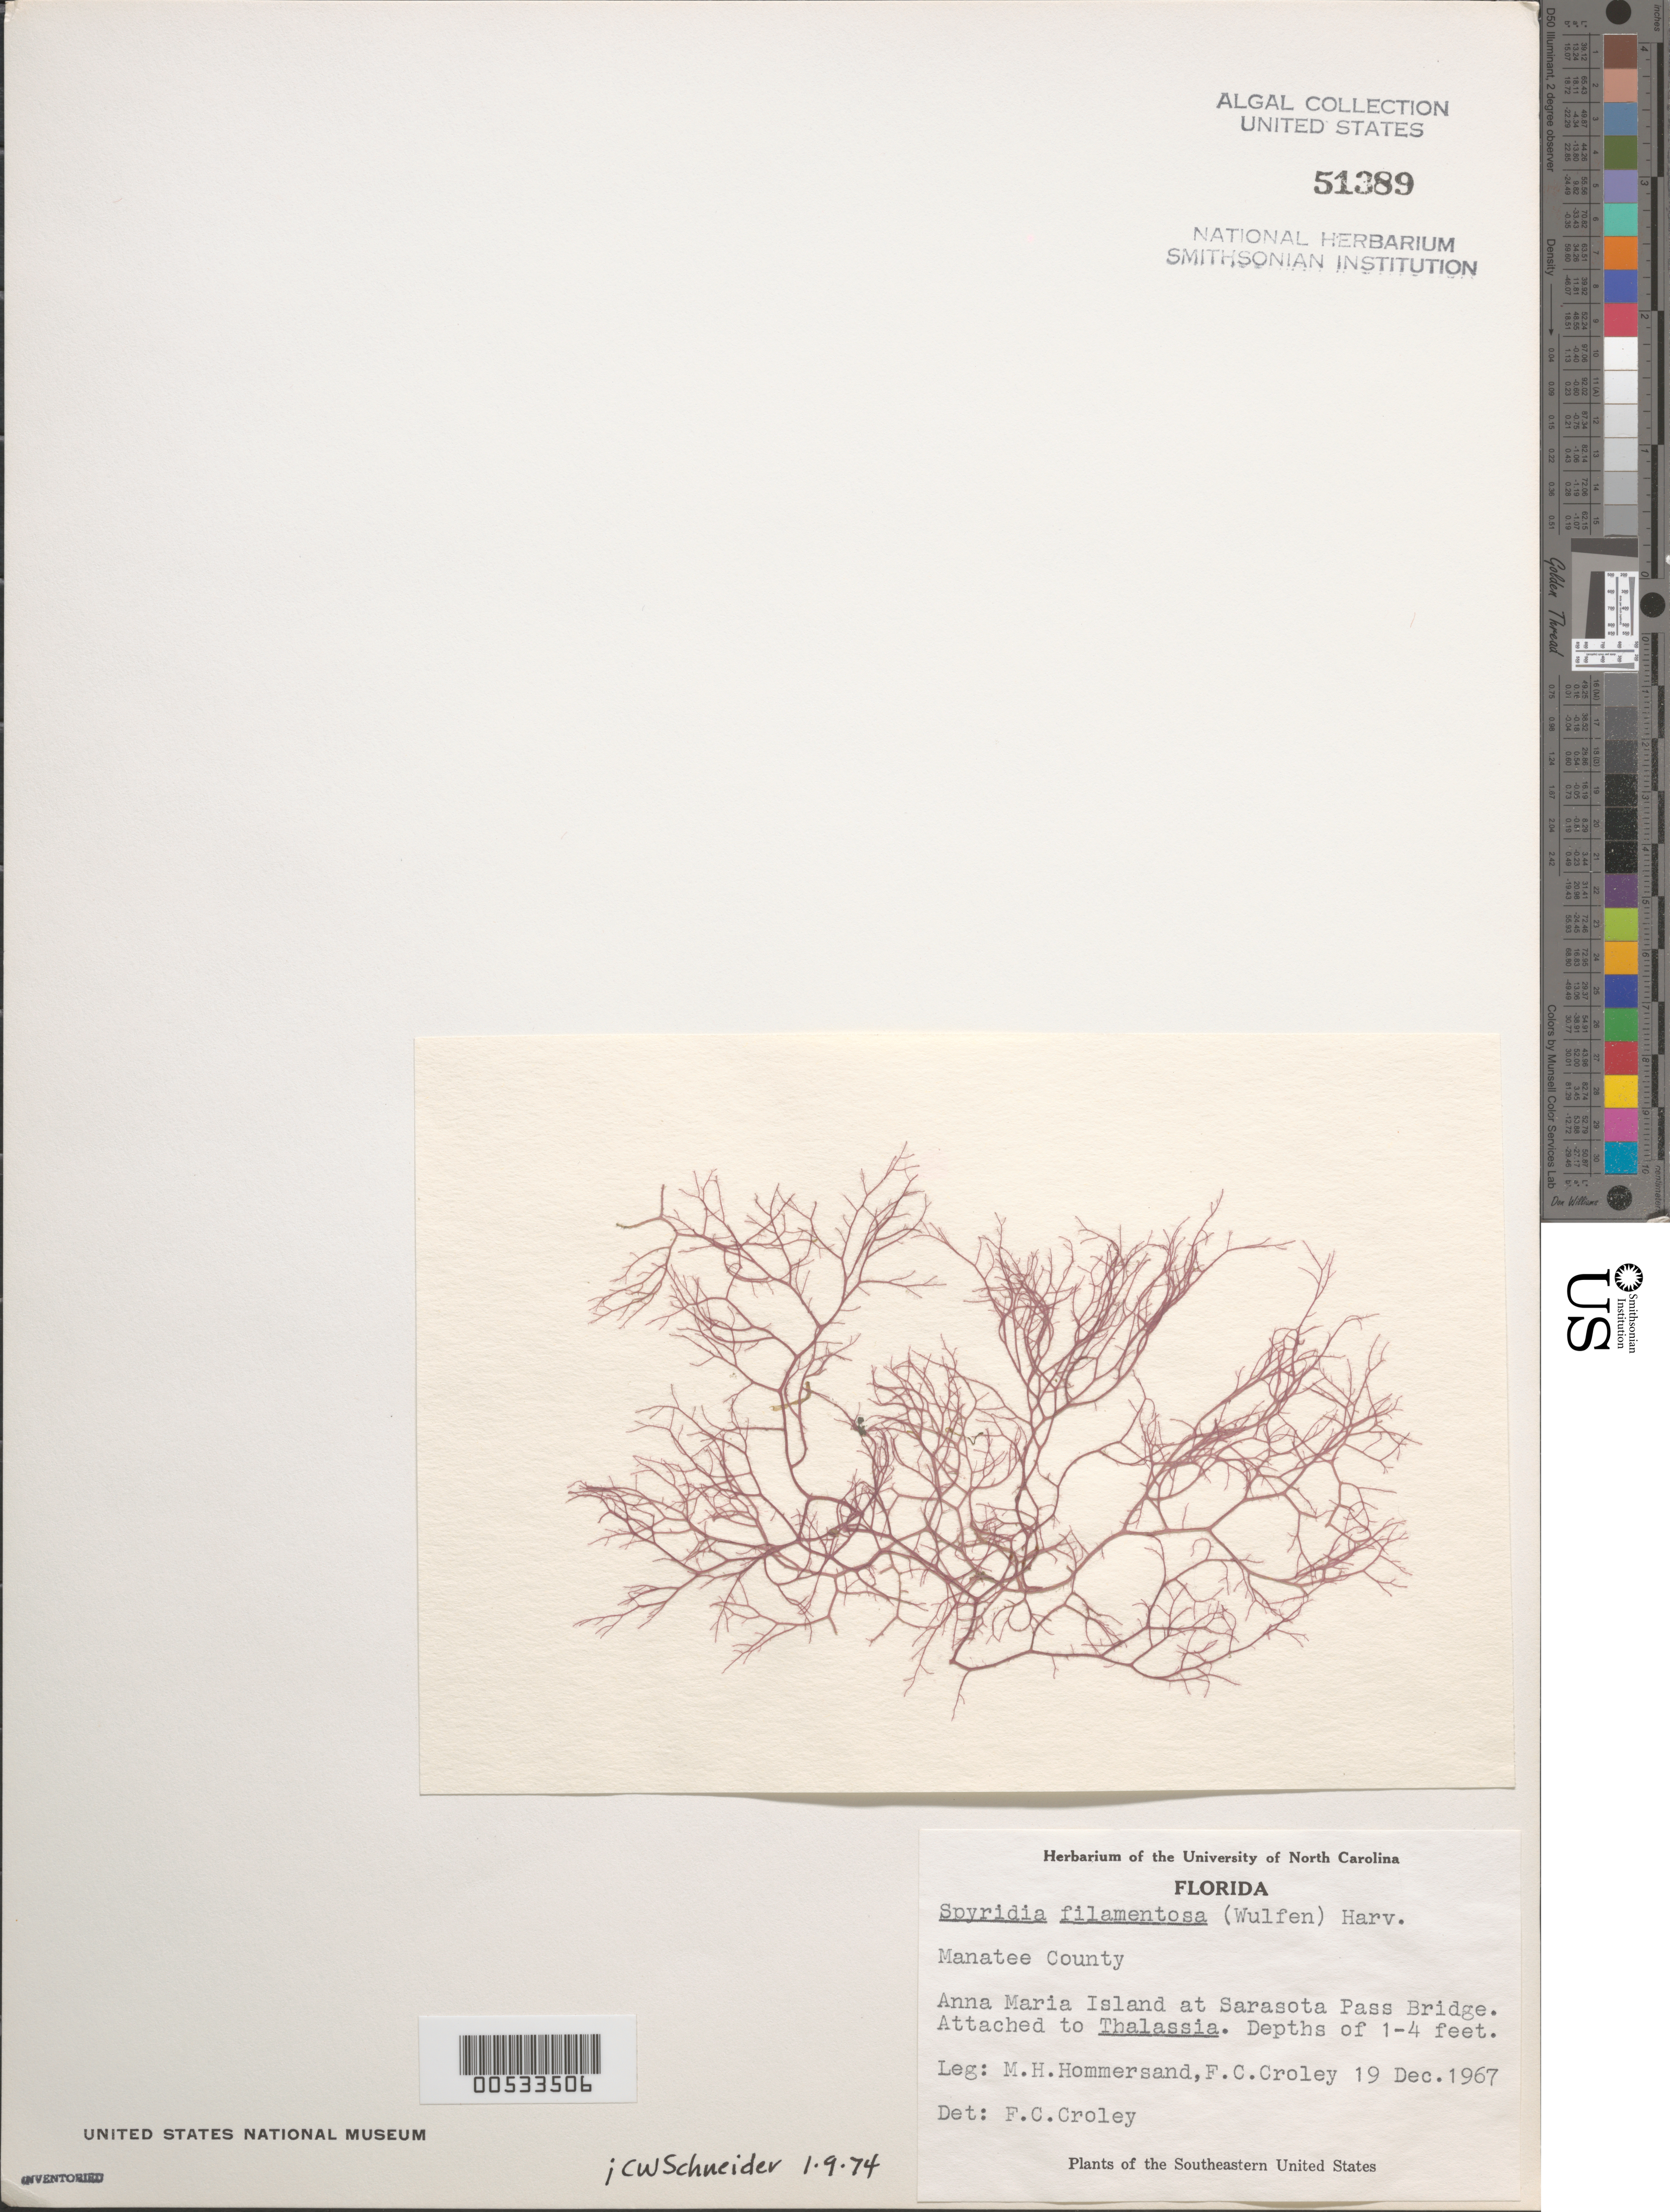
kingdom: Plantae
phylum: Rhodophyta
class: Florideophyceae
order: Ceramiales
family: Spyridiaceae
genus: Spyridia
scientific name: Spyridia filamentosa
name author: (Wulfen) Harv.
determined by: Croley, F. C.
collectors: M. H. Hommersand & F. C. Croley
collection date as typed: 19 Dec 1967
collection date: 1967-12-19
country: United States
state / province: Florida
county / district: Manatee County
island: Anna Maria Island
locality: Sarasota Pass Bridge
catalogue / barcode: US 51389